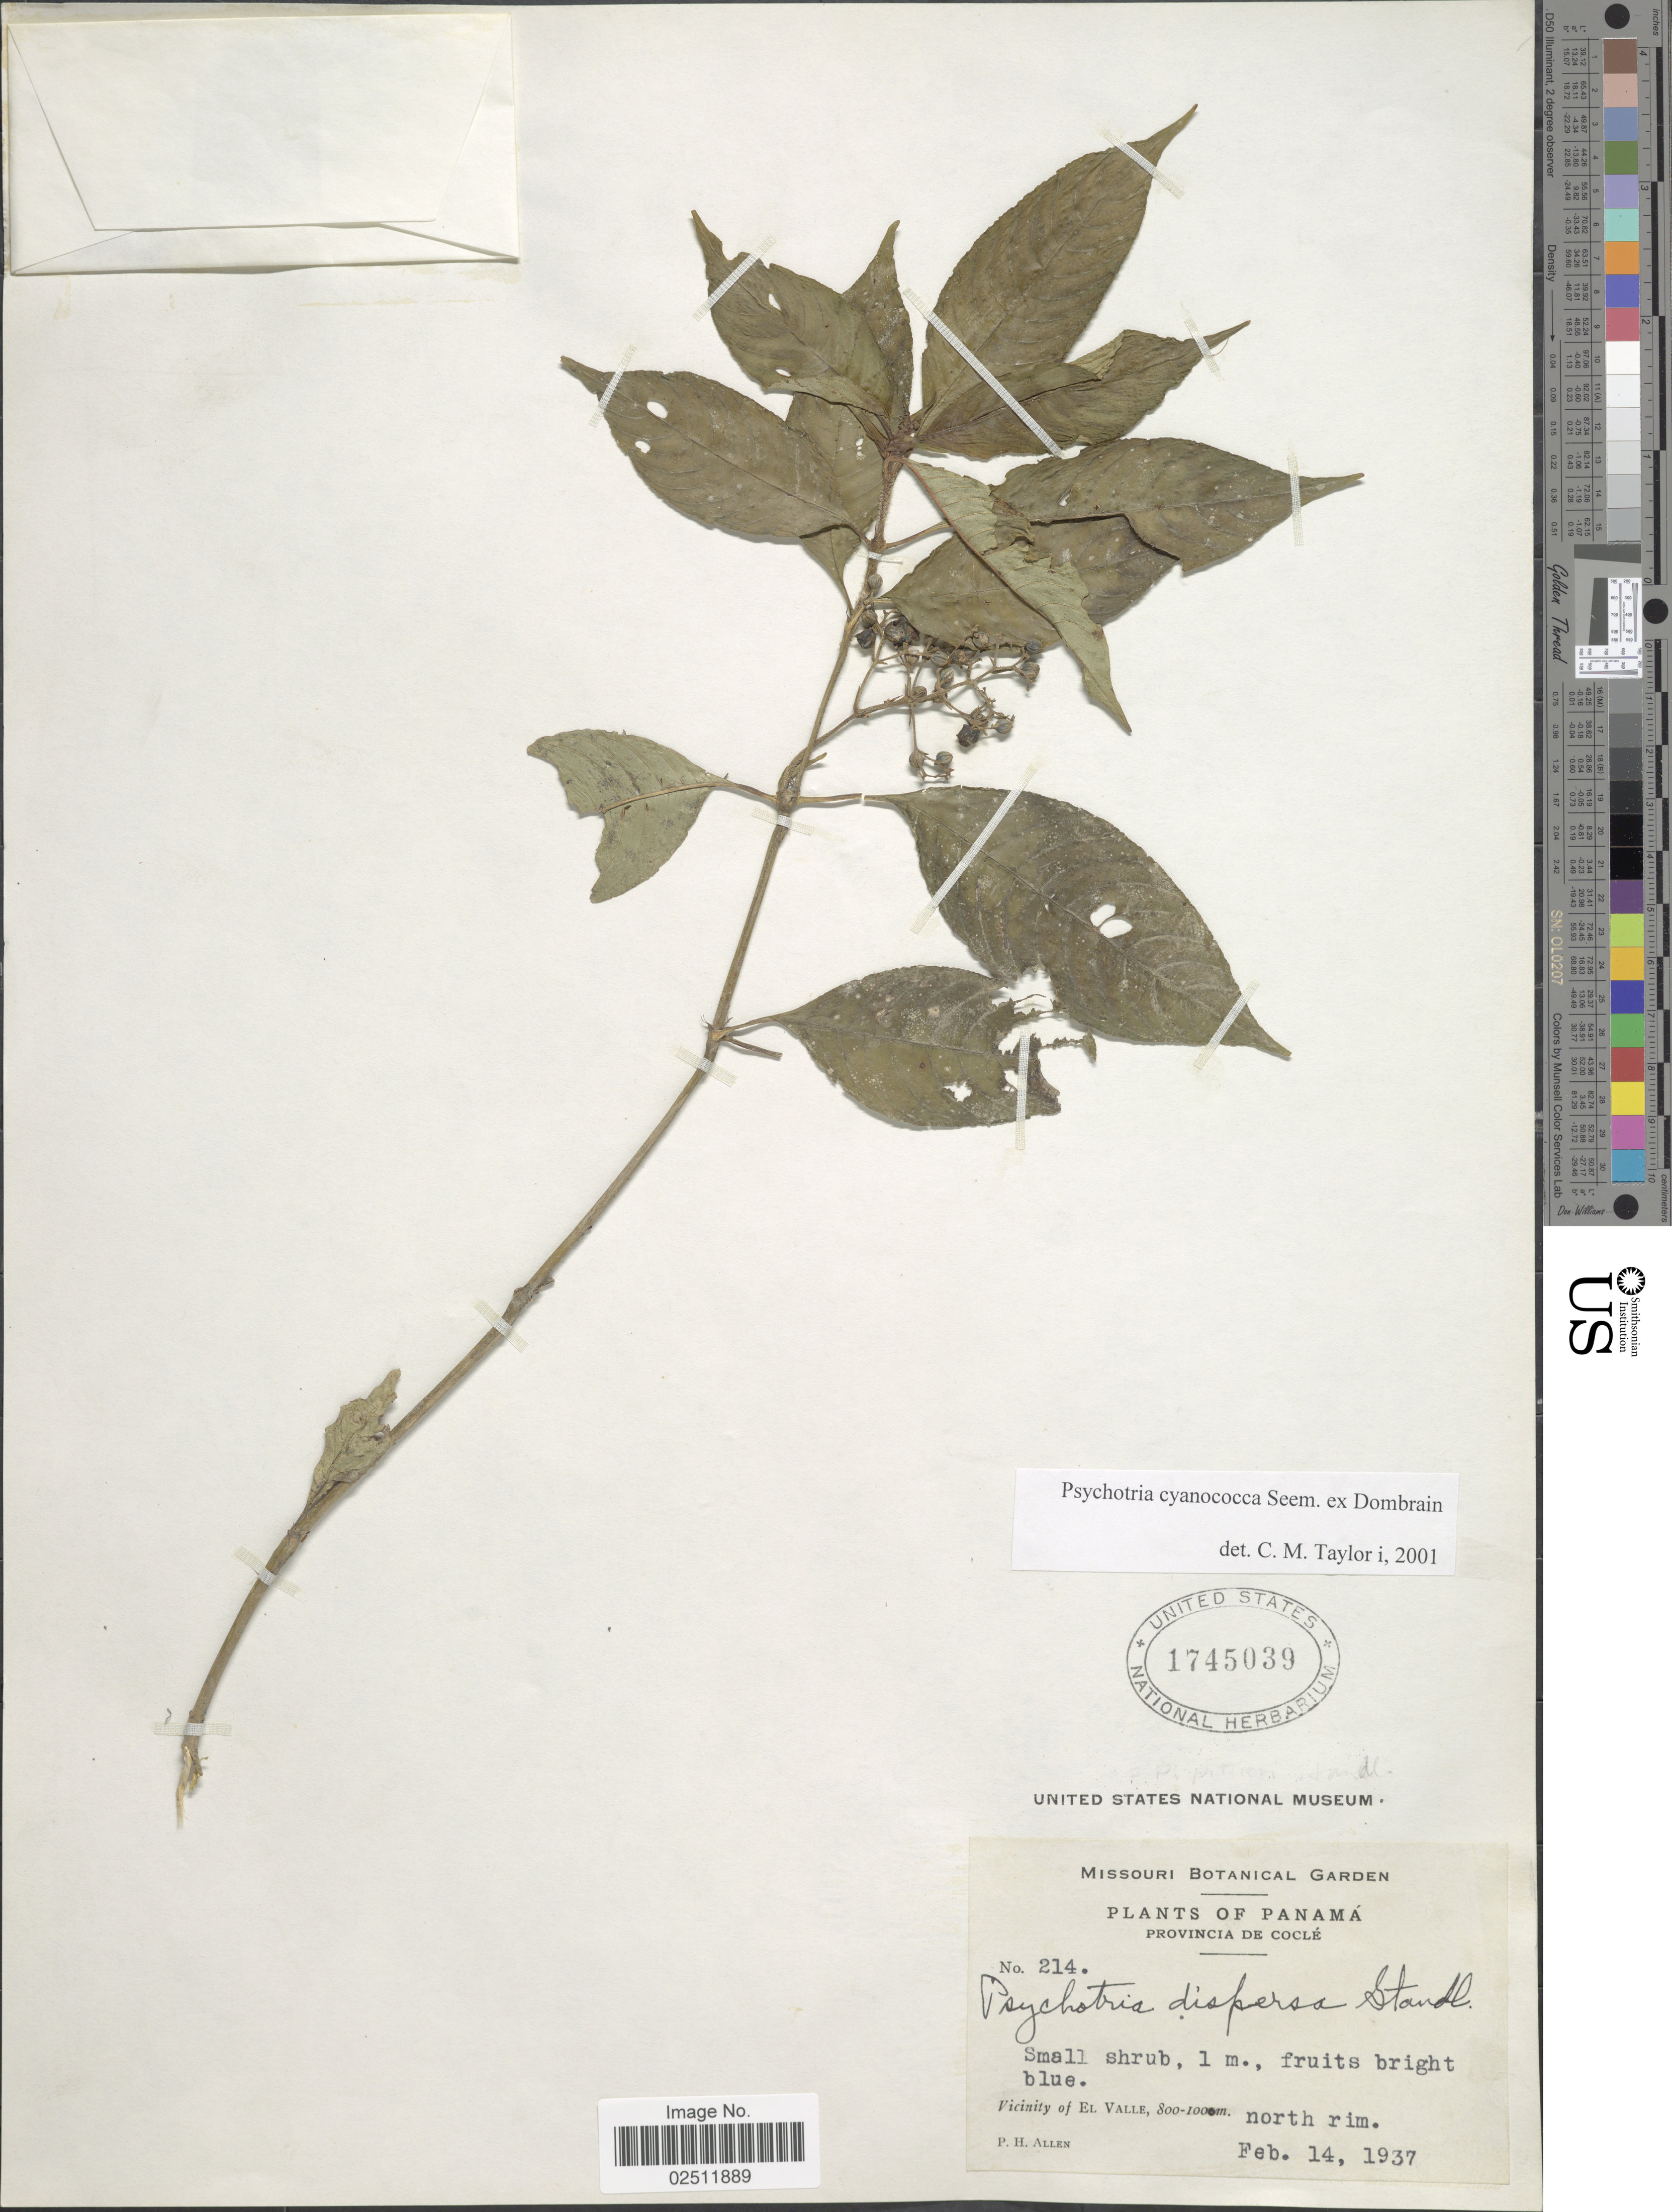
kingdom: Plantae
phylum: Tracheophyta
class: Magnoliopsida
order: Gentianales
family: Rubiaceae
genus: Psychotria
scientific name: Psychotria cyanococca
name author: Seem. ex Dombrain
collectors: P. H. Allen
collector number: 214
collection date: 1937-02-14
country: Panama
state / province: Coclé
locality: Vicinity of El Valle, north rim.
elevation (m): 800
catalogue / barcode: US 1745039